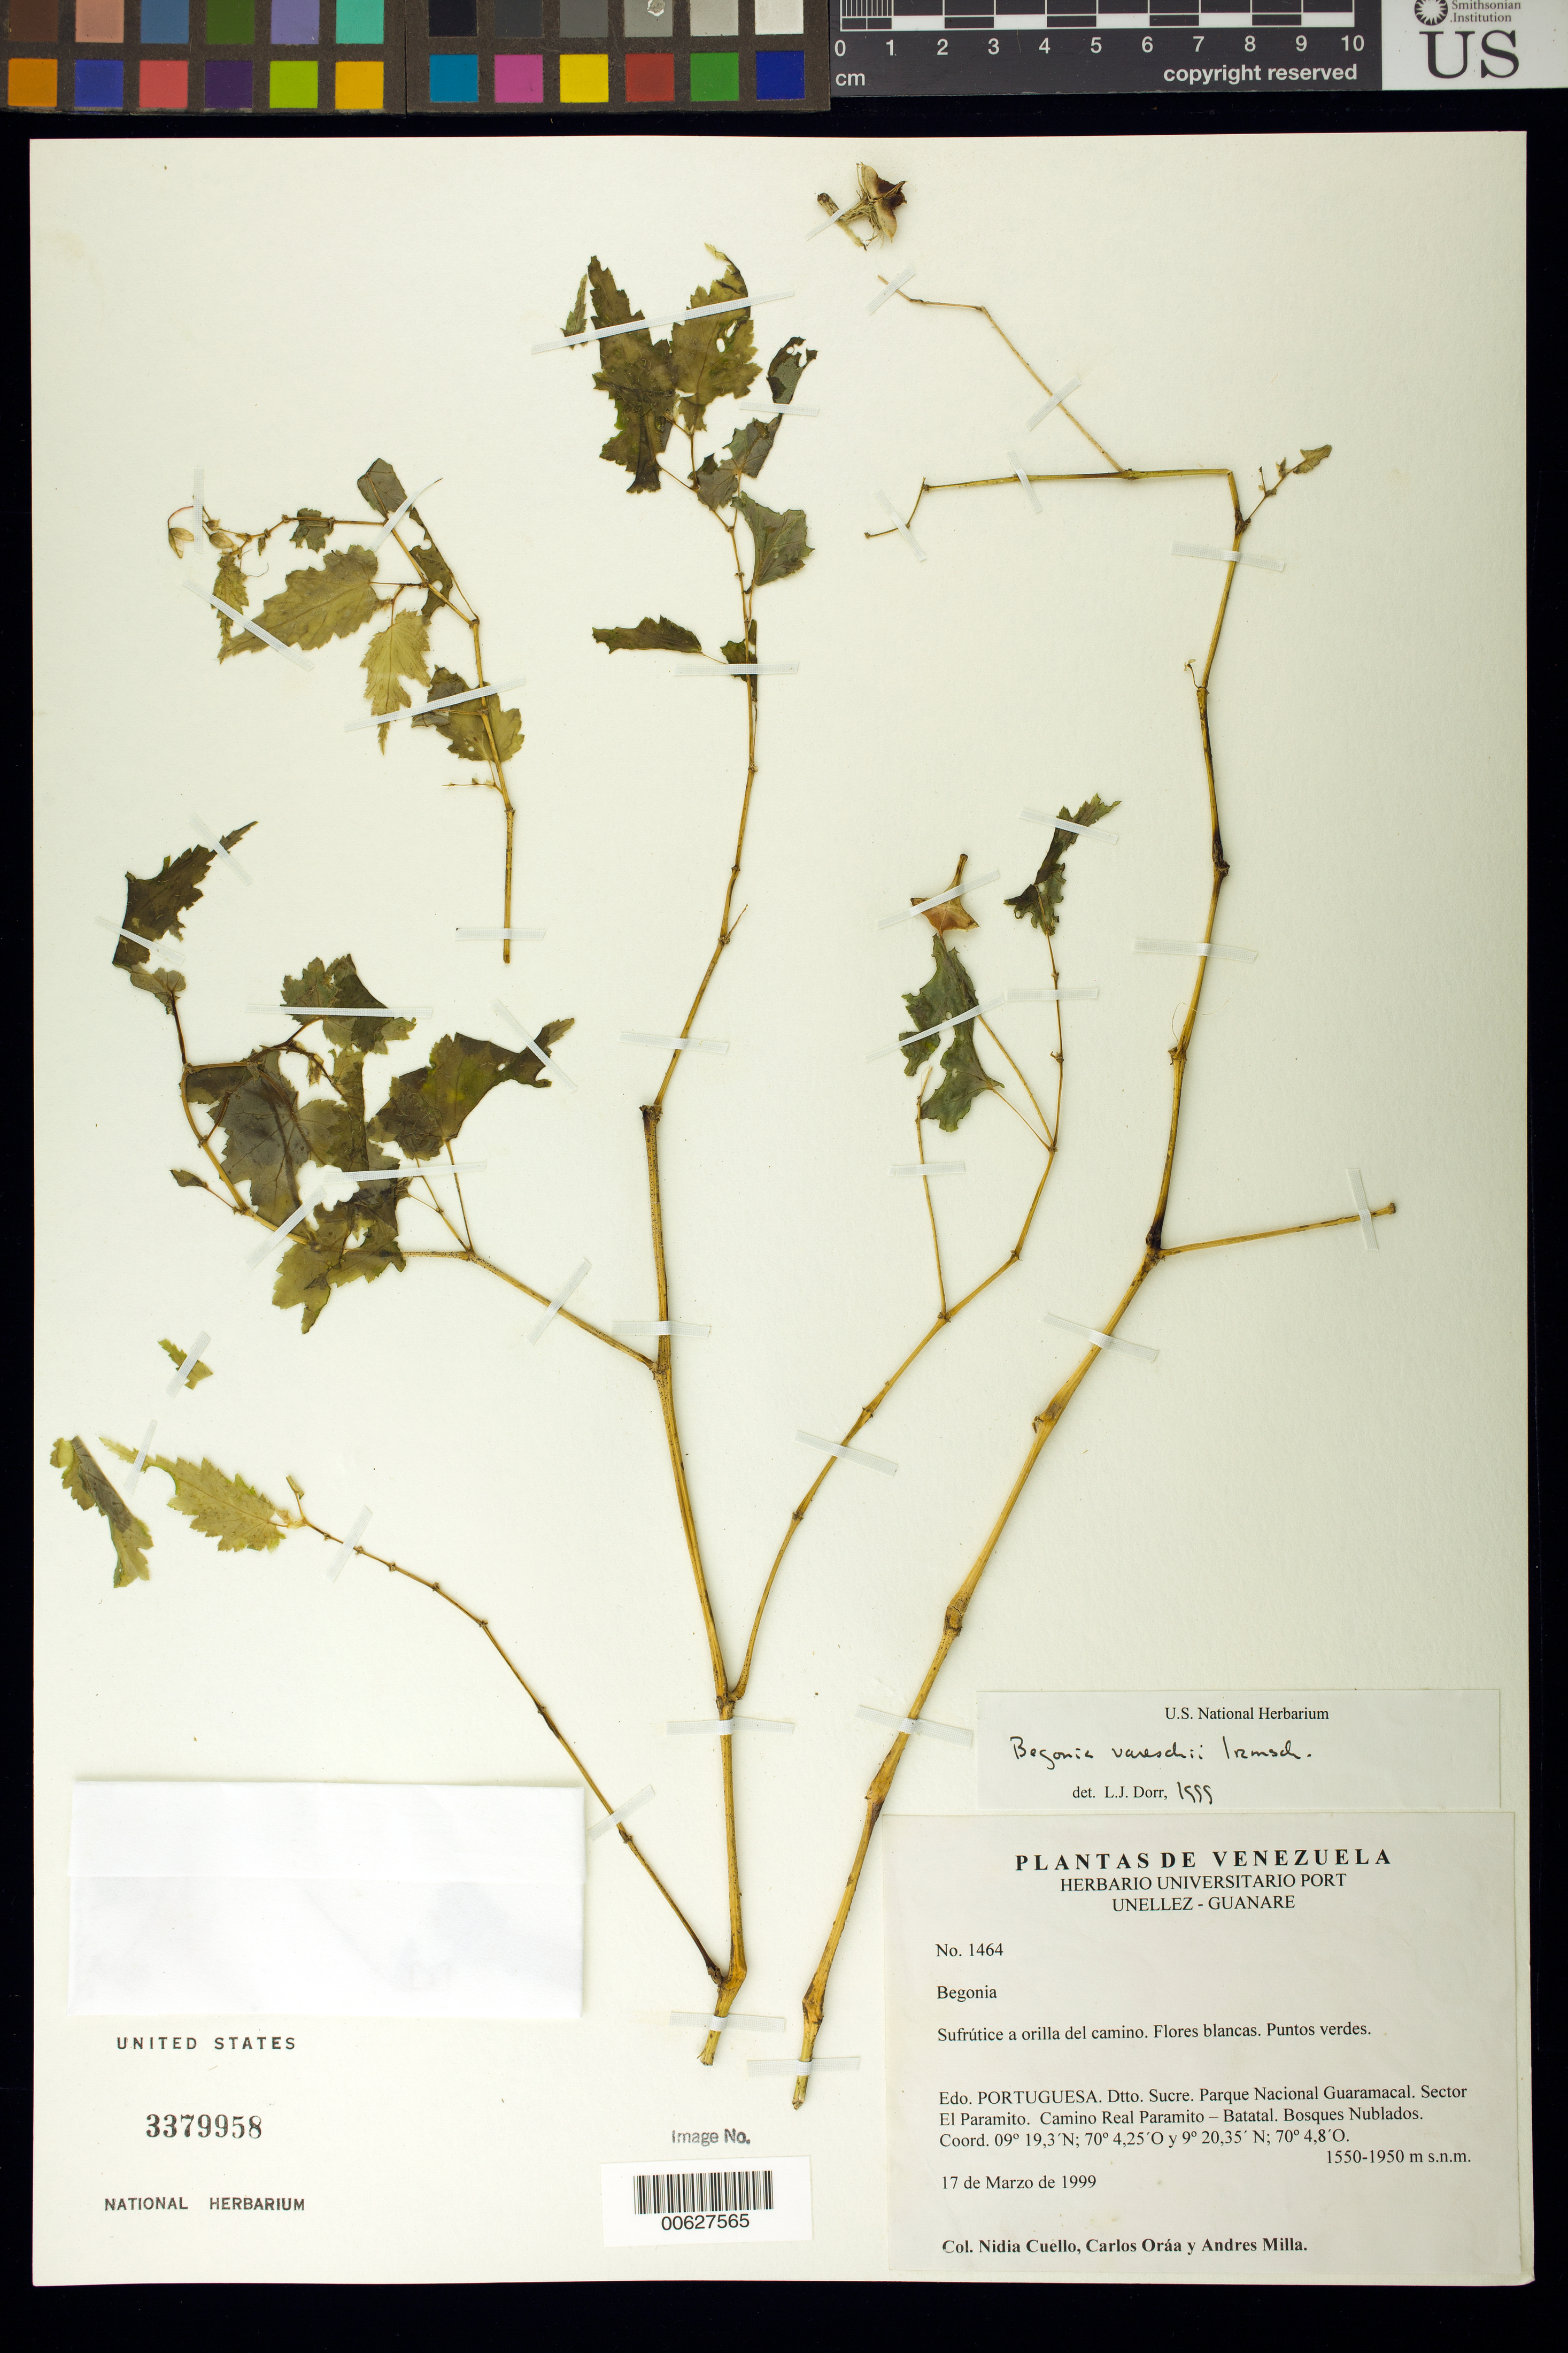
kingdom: Plantae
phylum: Tracheophyta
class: Magnoliopsida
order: Cucurbitales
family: Begoniaceae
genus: Begonia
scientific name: Begonia vareschii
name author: Irmsch.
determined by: Dorr, L. J., (BOT), Smithsonian Institution - National Museum of Natural History (UNITED STATES)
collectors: N. L. Cuello, C. Oráa & A. Milla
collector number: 1464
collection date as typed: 17 Mar 1999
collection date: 1999-03-17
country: Venezuela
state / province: Portuguesa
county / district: Sucre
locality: Parque Nacional Guaramacal. Sector El Paramito. Camino Real Paramito - Batatal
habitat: Bosques nublados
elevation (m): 1550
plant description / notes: PORT, US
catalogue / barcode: US 3379958